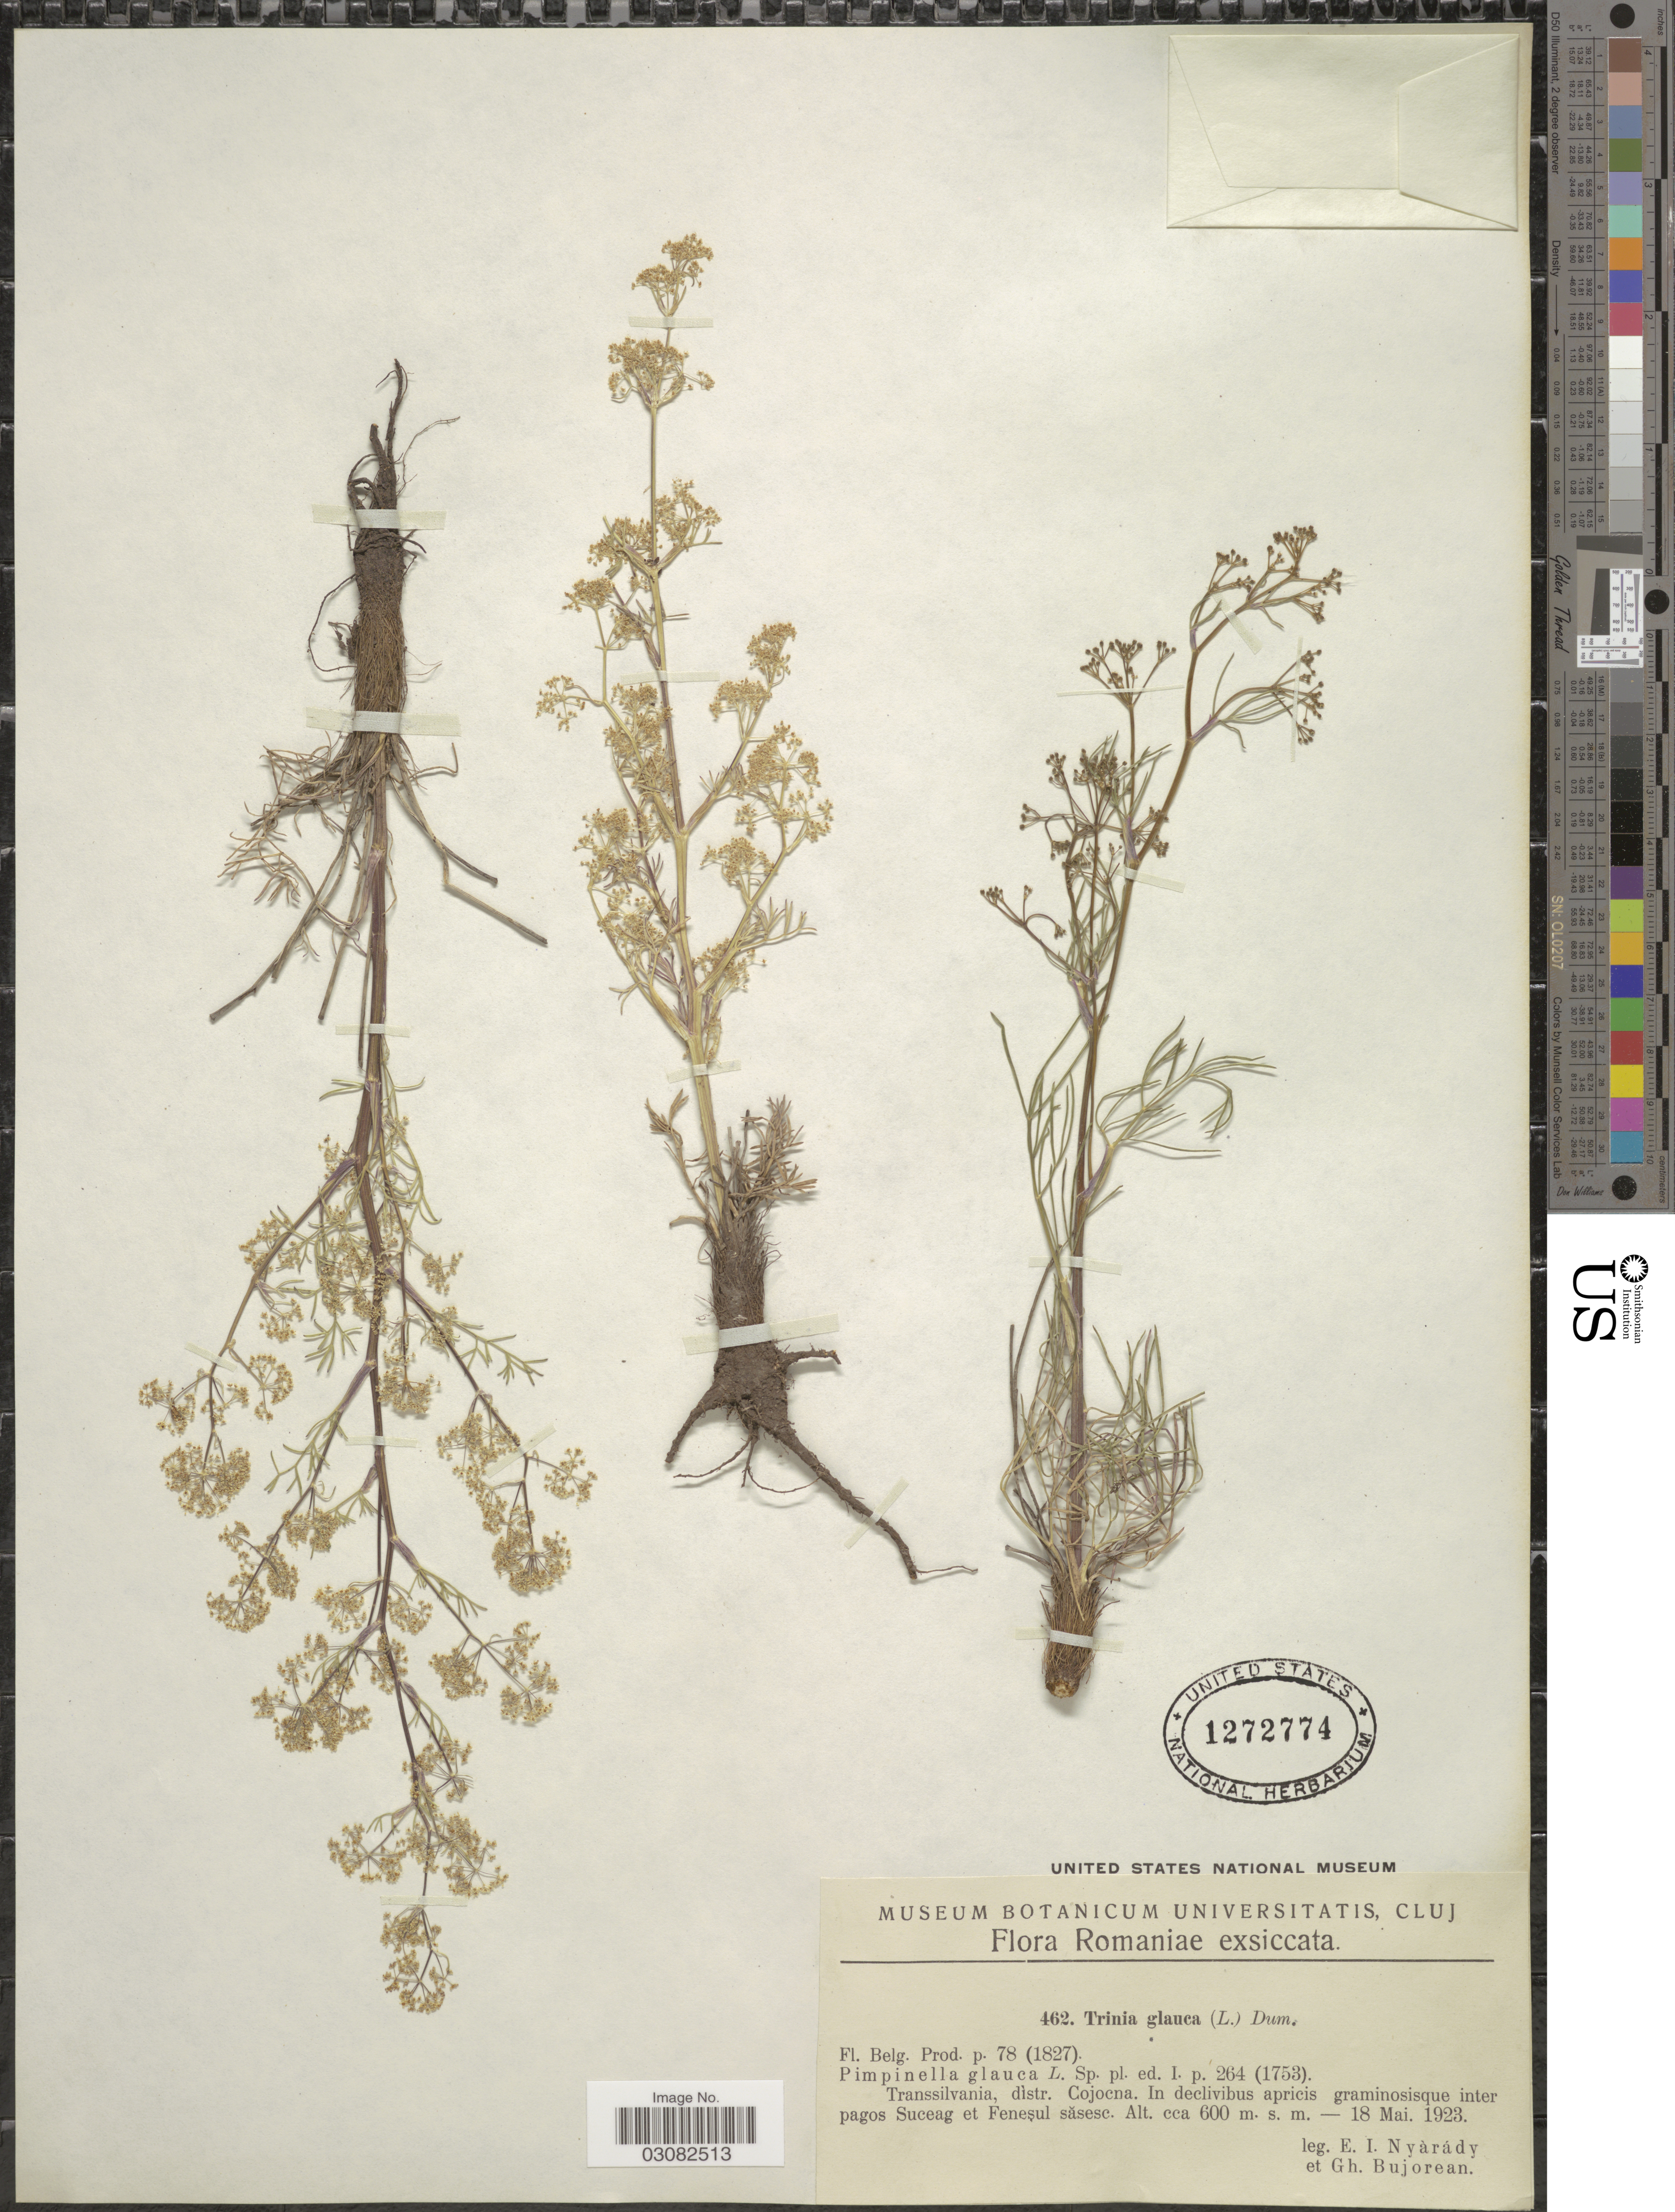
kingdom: Plantae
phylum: Tracheophyta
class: Magnoliopsida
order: Apiales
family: Apiaceae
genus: Trinia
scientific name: Trinia glauca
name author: (L.) Dumort.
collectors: E. Nyárády & G. Bujorean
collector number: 462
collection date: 1923-05-18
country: Romania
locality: Romaniae. Transsilvania, distr. Cojocna.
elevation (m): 600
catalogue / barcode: US 1272774